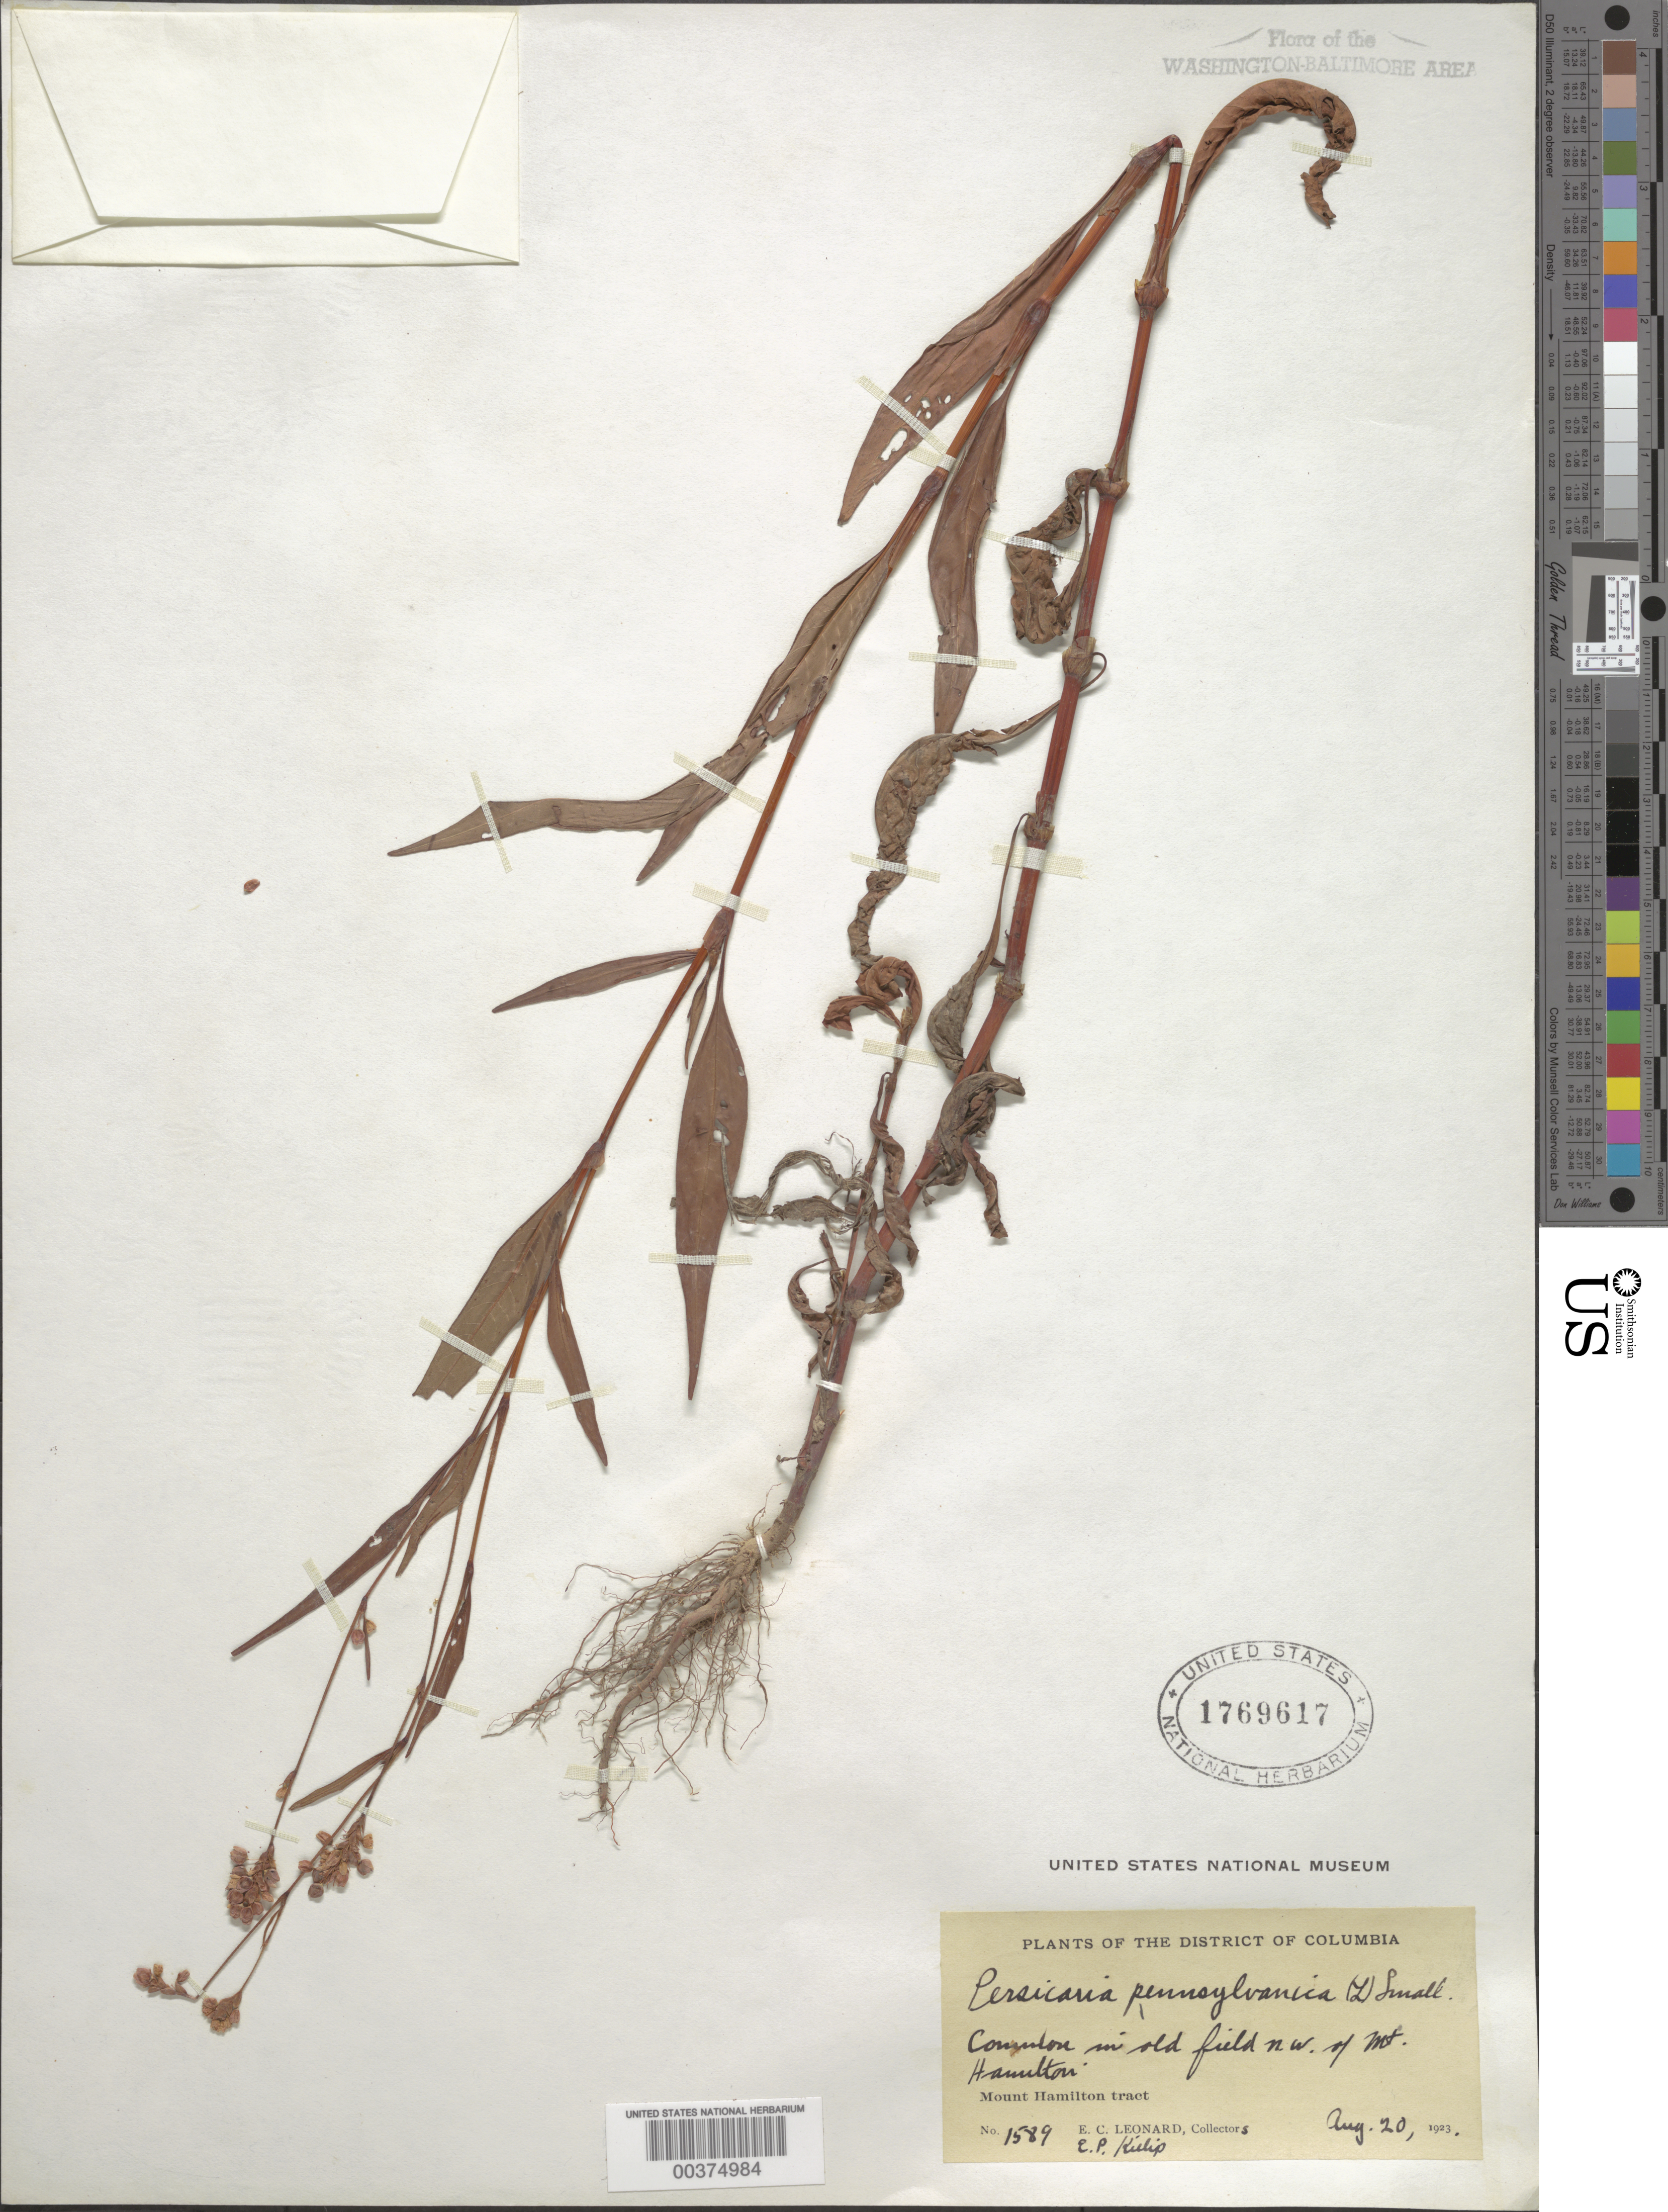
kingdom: Plantae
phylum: Tracheophyta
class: Magnoliopsida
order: Caryophyllales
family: Polygonaceae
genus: Persicaria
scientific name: Persicaria pensylvanica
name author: (L.) M. Gómez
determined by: Atha, D. E.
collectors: E. C. Leonard & E. P. Killip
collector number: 1589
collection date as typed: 20 Aug 1923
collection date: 1923-08-20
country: United States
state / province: District of Columbia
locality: Northwest of Mount Hamilton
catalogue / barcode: US 1769617